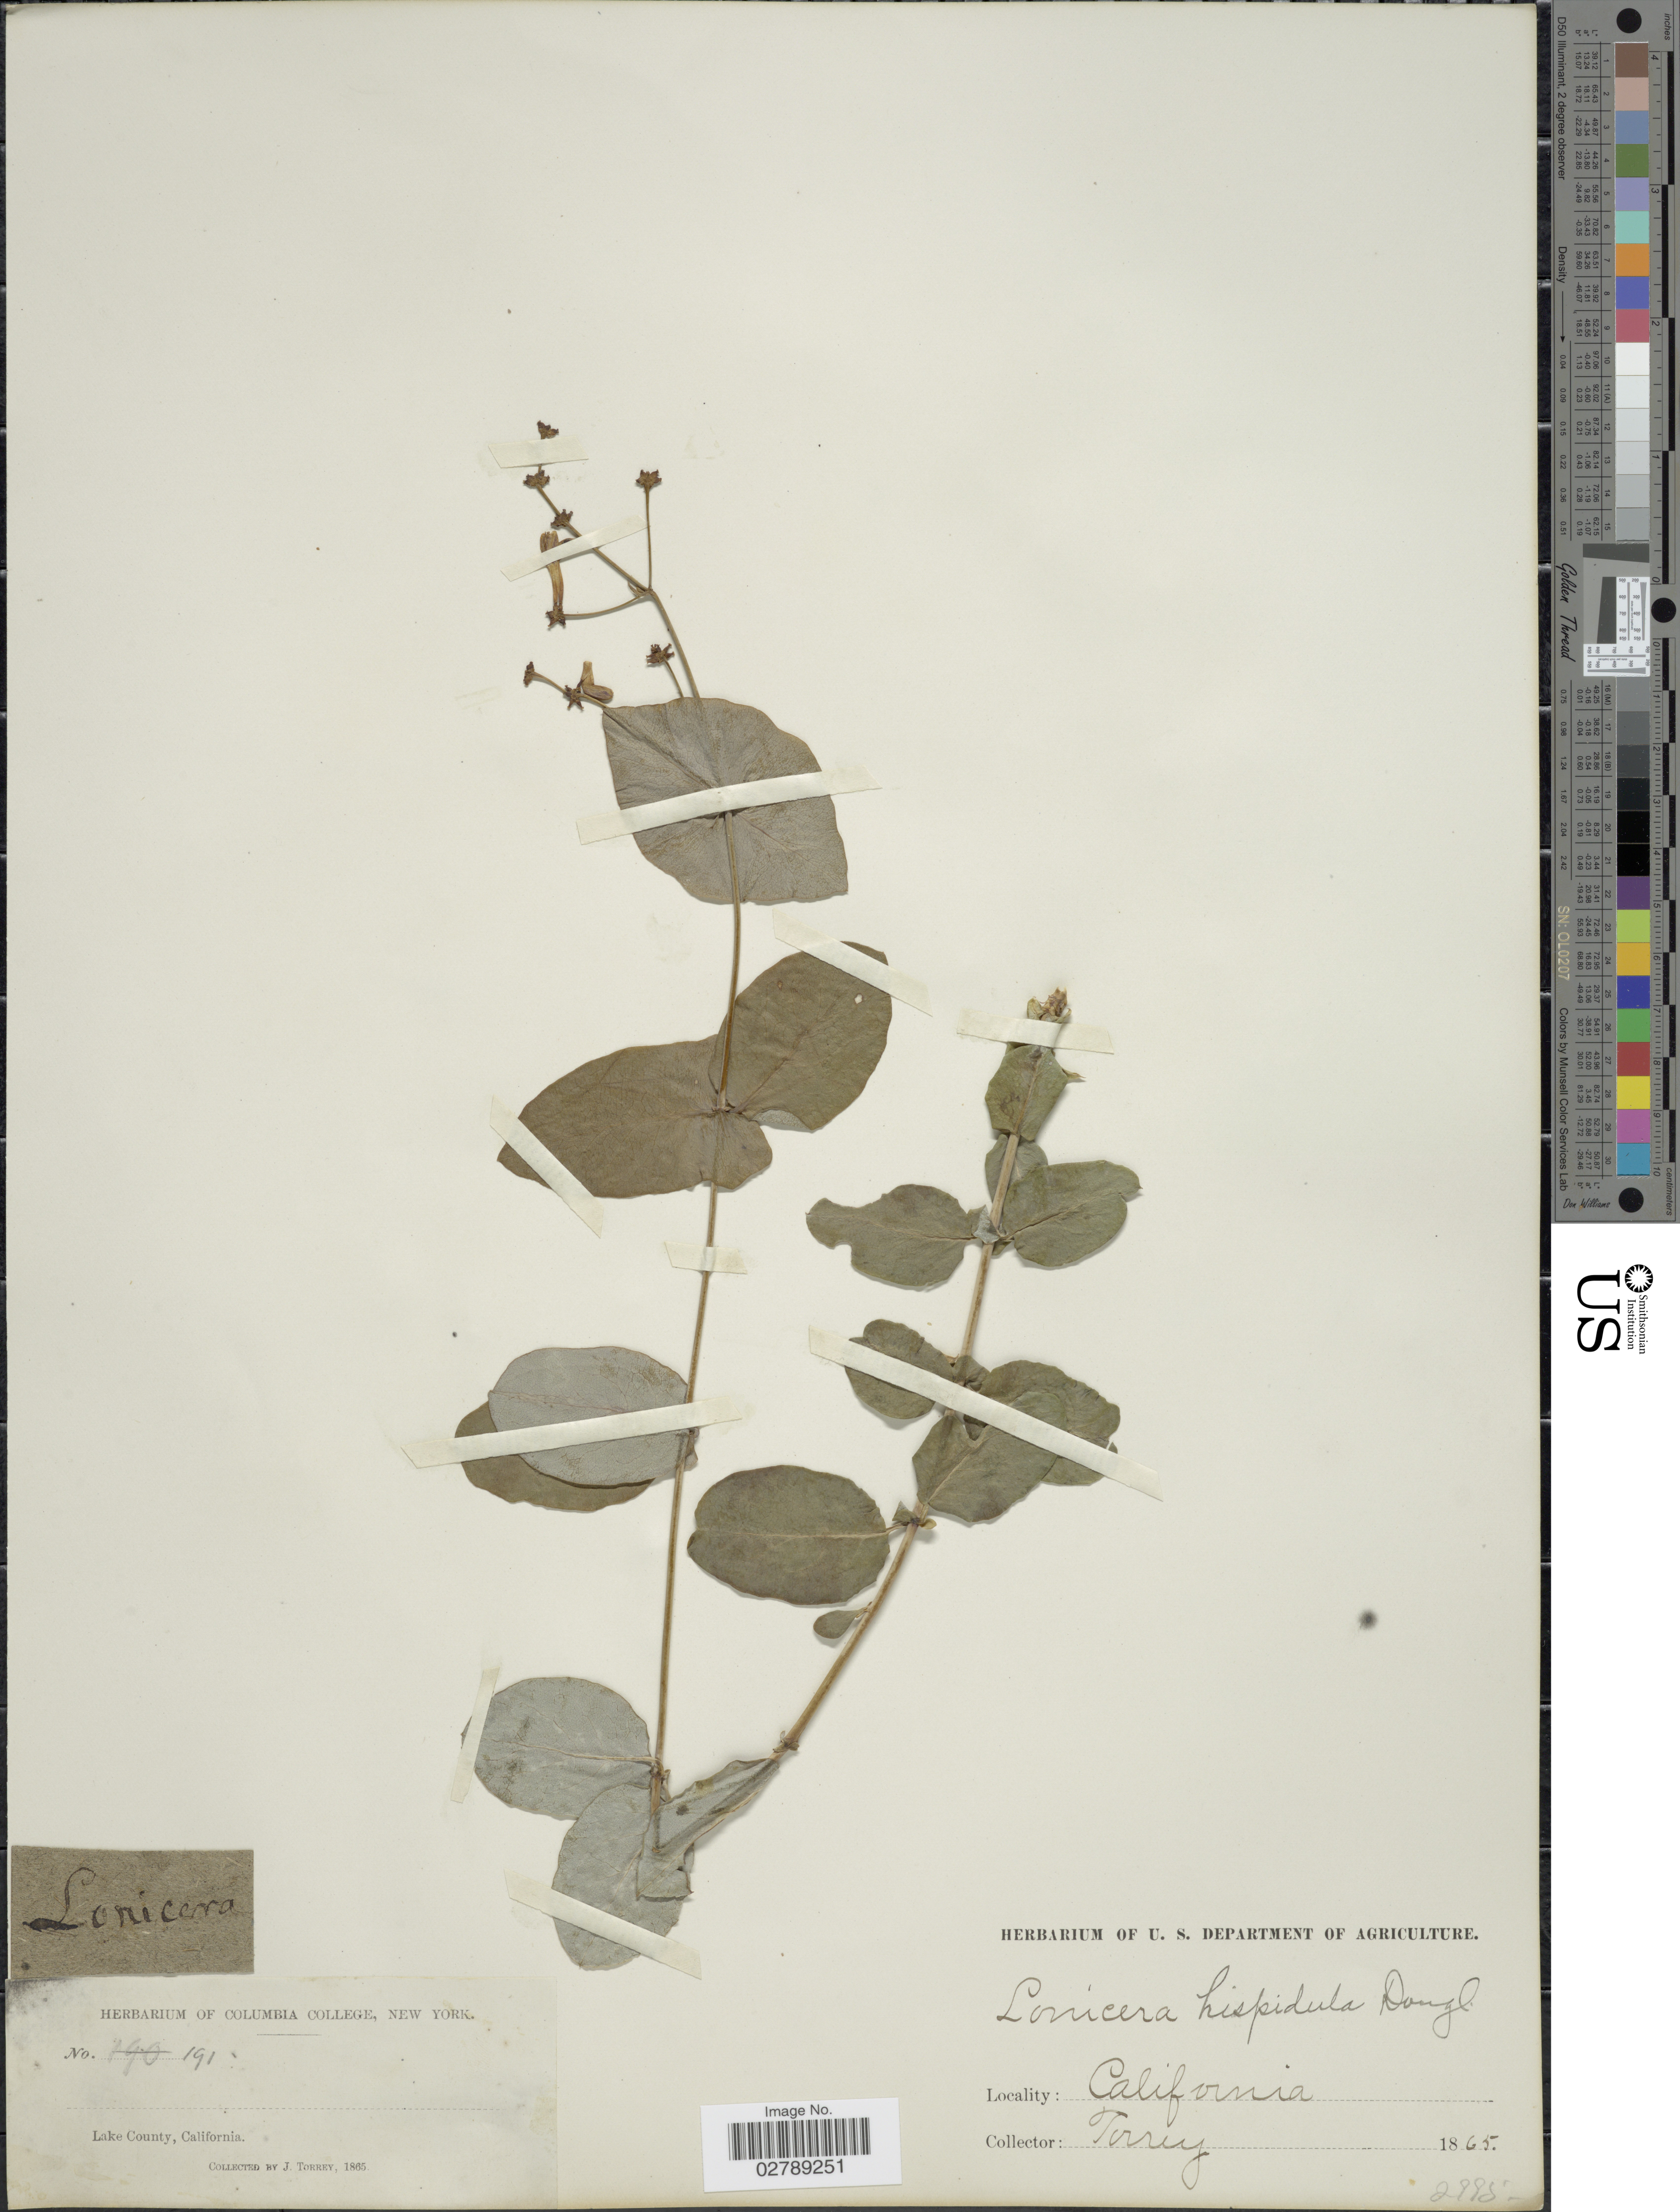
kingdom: Plantae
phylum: Tracheophyta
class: Magnoliopsida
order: Dipsacales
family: Caprifoliaceae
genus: Lonicera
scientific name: Lonicera hispidula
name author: Douglas ex Lindl.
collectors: J. Torrey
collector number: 191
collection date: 1865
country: United States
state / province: California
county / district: Lake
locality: Lake County.